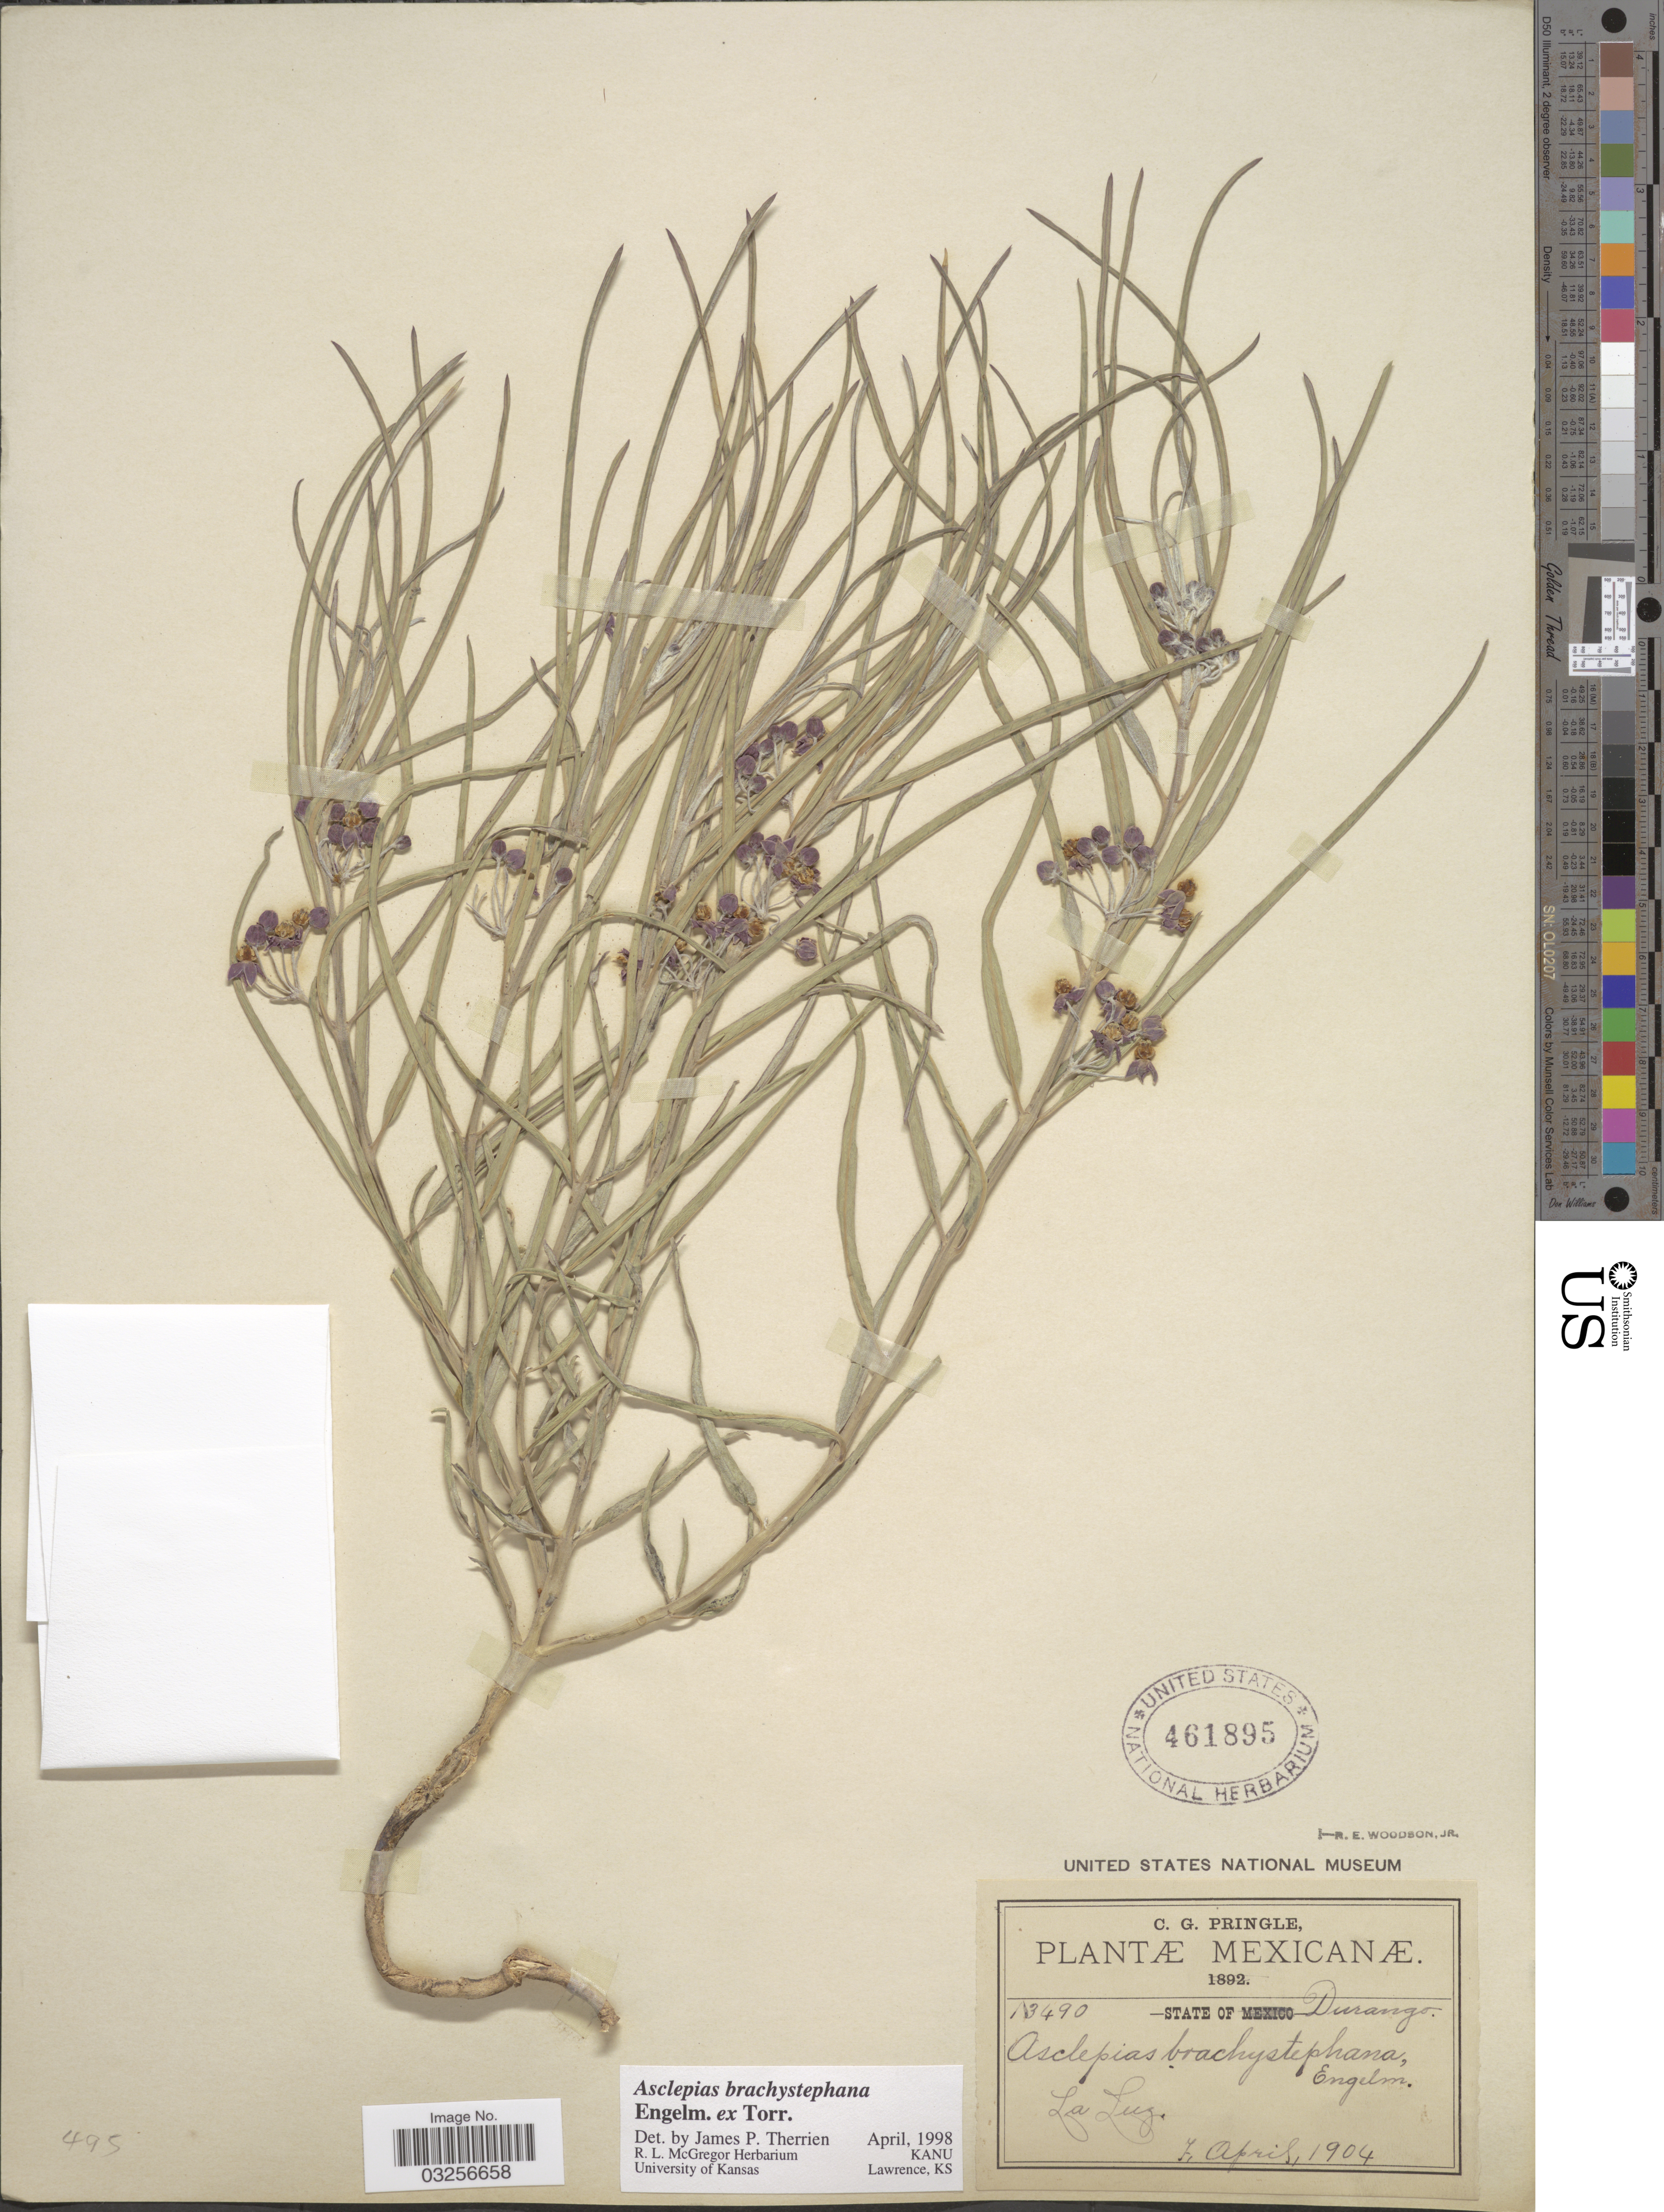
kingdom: Plantae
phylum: Tracheophyta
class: Magnoliopsida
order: Gentianales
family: Apocynaceae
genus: Asclepias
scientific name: Asclepias brachystephana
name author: Engelm. ex Torr.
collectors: C. G. Pringle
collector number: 13490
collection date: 1904-04-07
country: Mexico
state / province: Durango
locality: La Luz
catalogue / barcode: US 461895